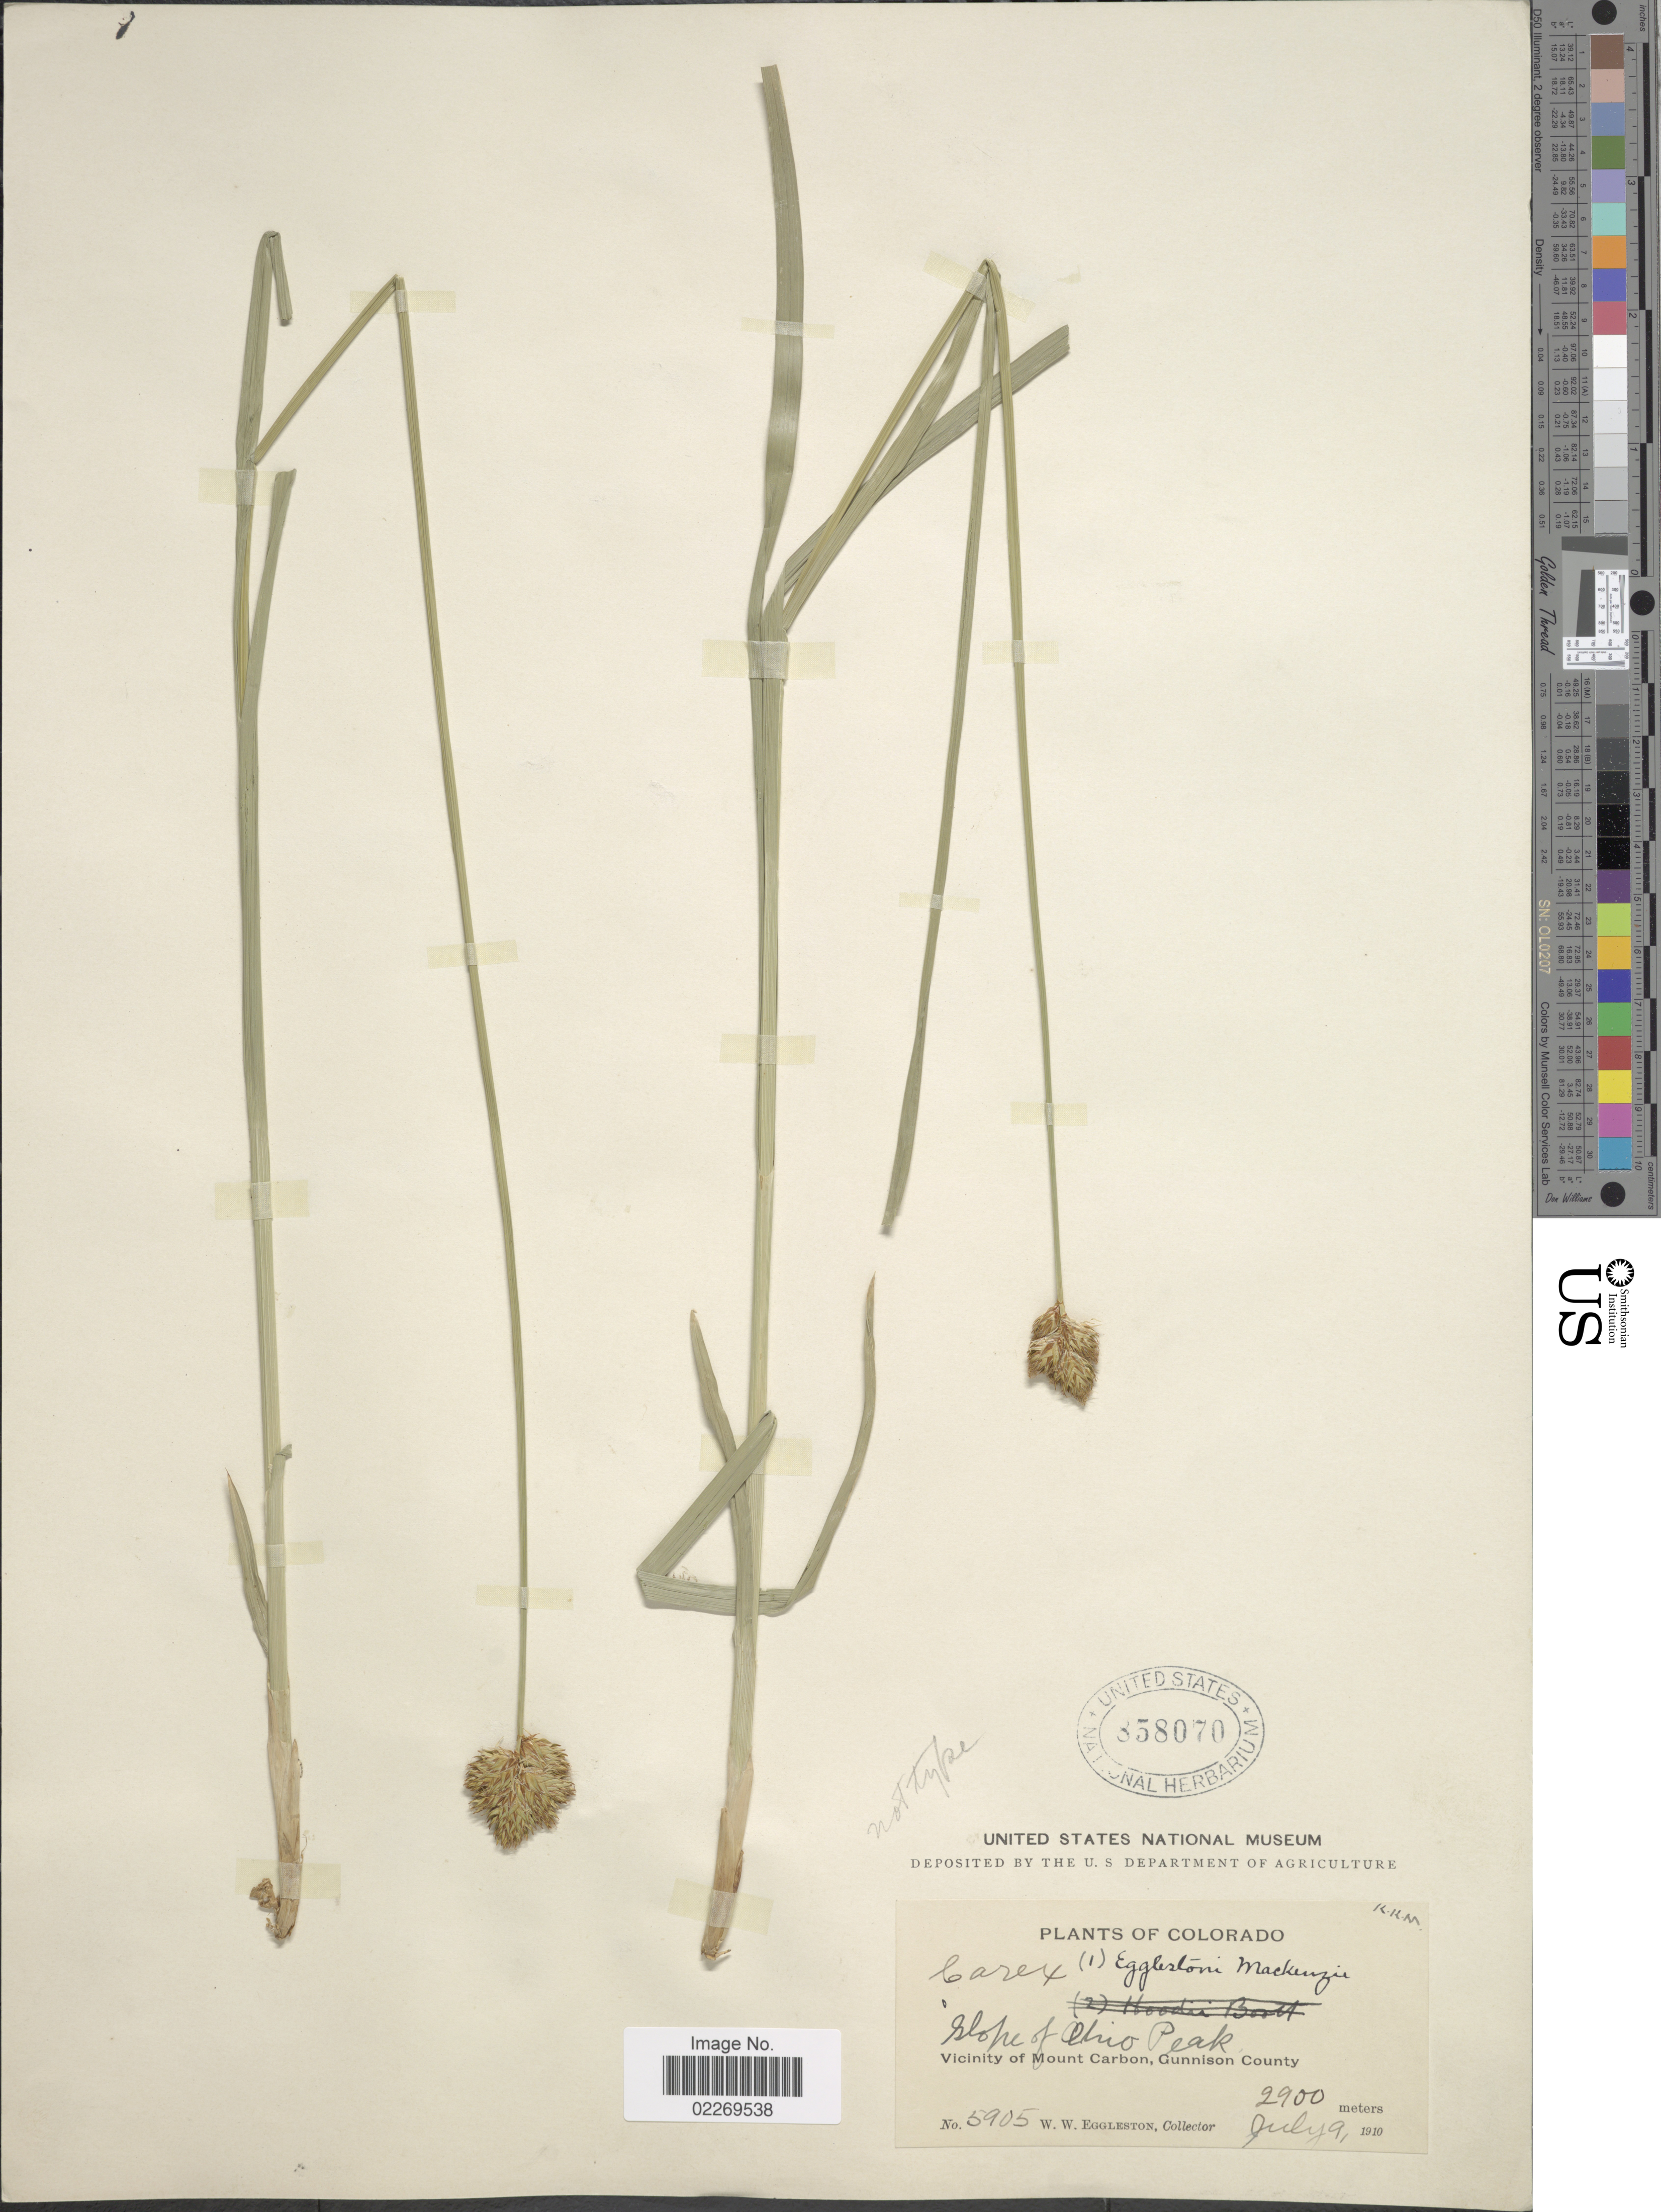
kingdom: Plantae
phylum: Tracheophyta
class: Liliopsida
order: Poales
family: Cyperaceae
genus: Carex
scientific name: Carex egglestonii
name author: Mack.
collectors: W. W. Eggleston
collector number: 5905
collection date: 1910-07-09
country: United States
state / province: Colorado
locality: Sslope of Ohio Peak, Vicinity of Mount Carbon, Gunnison County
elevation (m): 2900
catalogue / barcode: US 858070